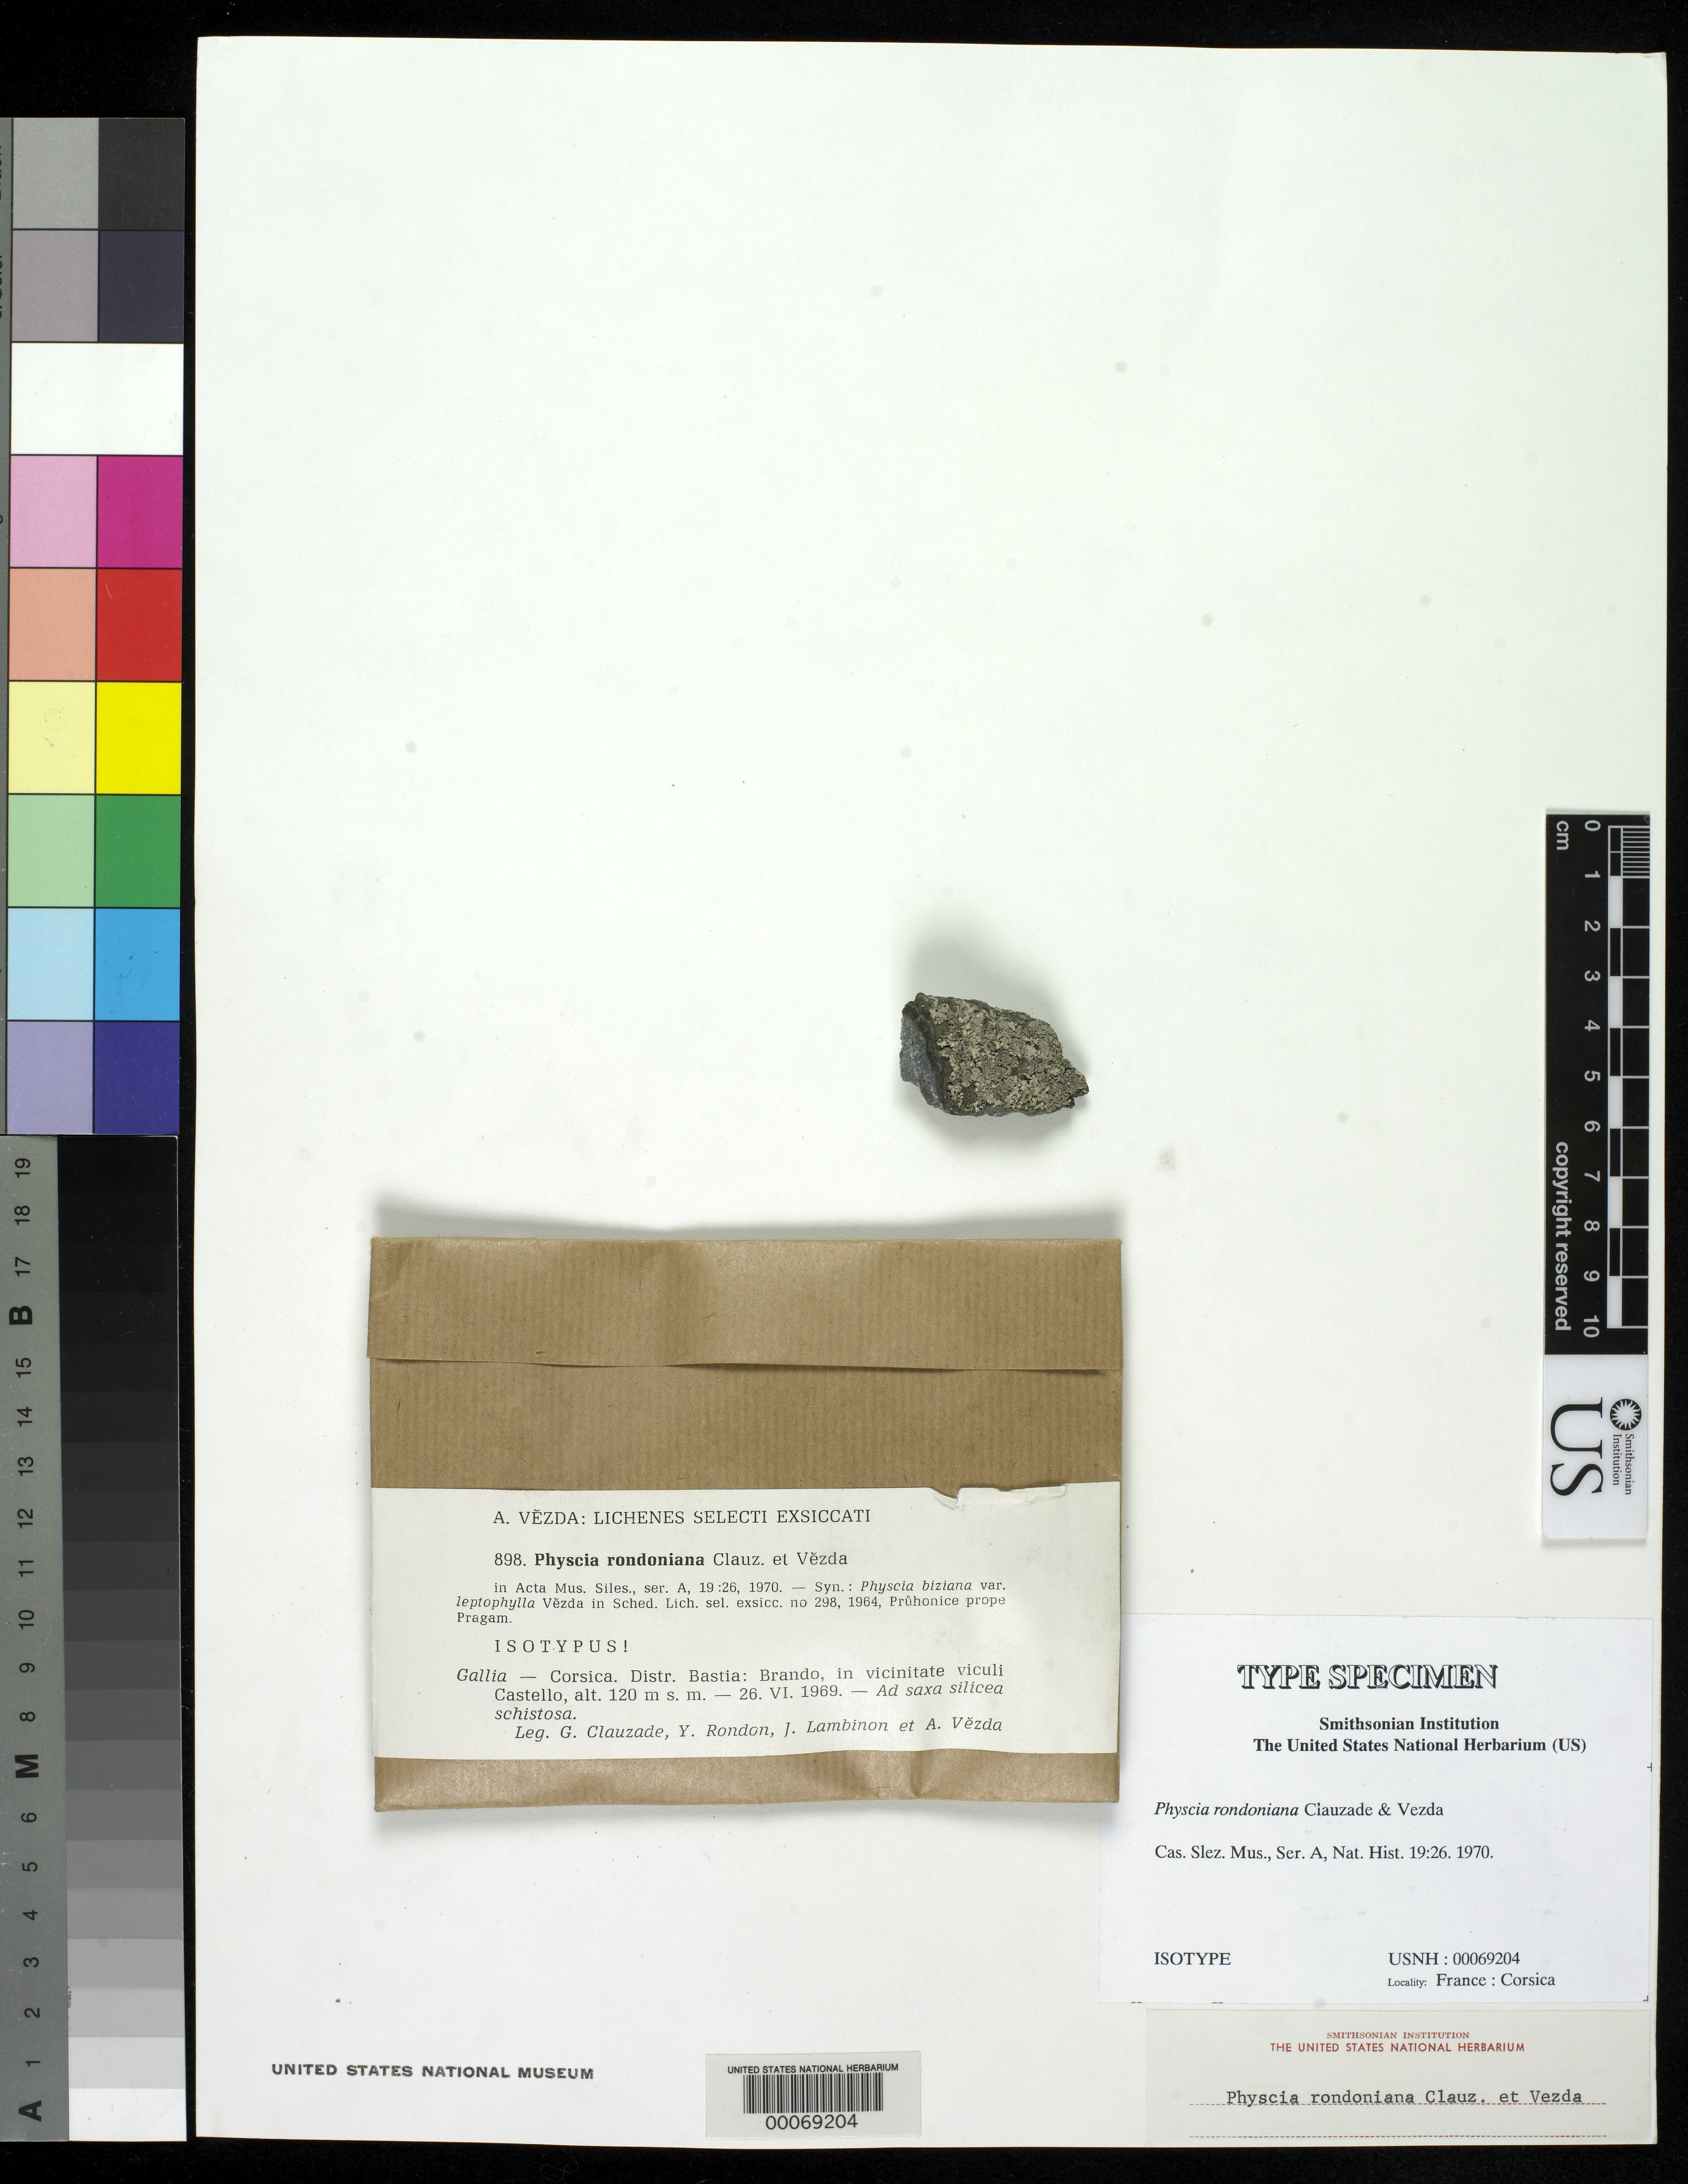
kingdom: Fungi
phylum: Ascomycota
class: Lecanoromycetes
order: Caliciales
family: Physciaceae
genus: Physcia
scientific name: Physcia rondoniana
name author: Clauzade & Vezda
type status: Isotype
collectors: G. Clauzade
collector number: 898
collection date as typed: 26 Jun 1969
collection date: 1969-06-26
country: France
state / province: Corsica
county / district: Haute-Corse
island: Corse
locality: Corsica, Bastia Distr., Brando, in vicinity of Castello.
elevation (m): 120